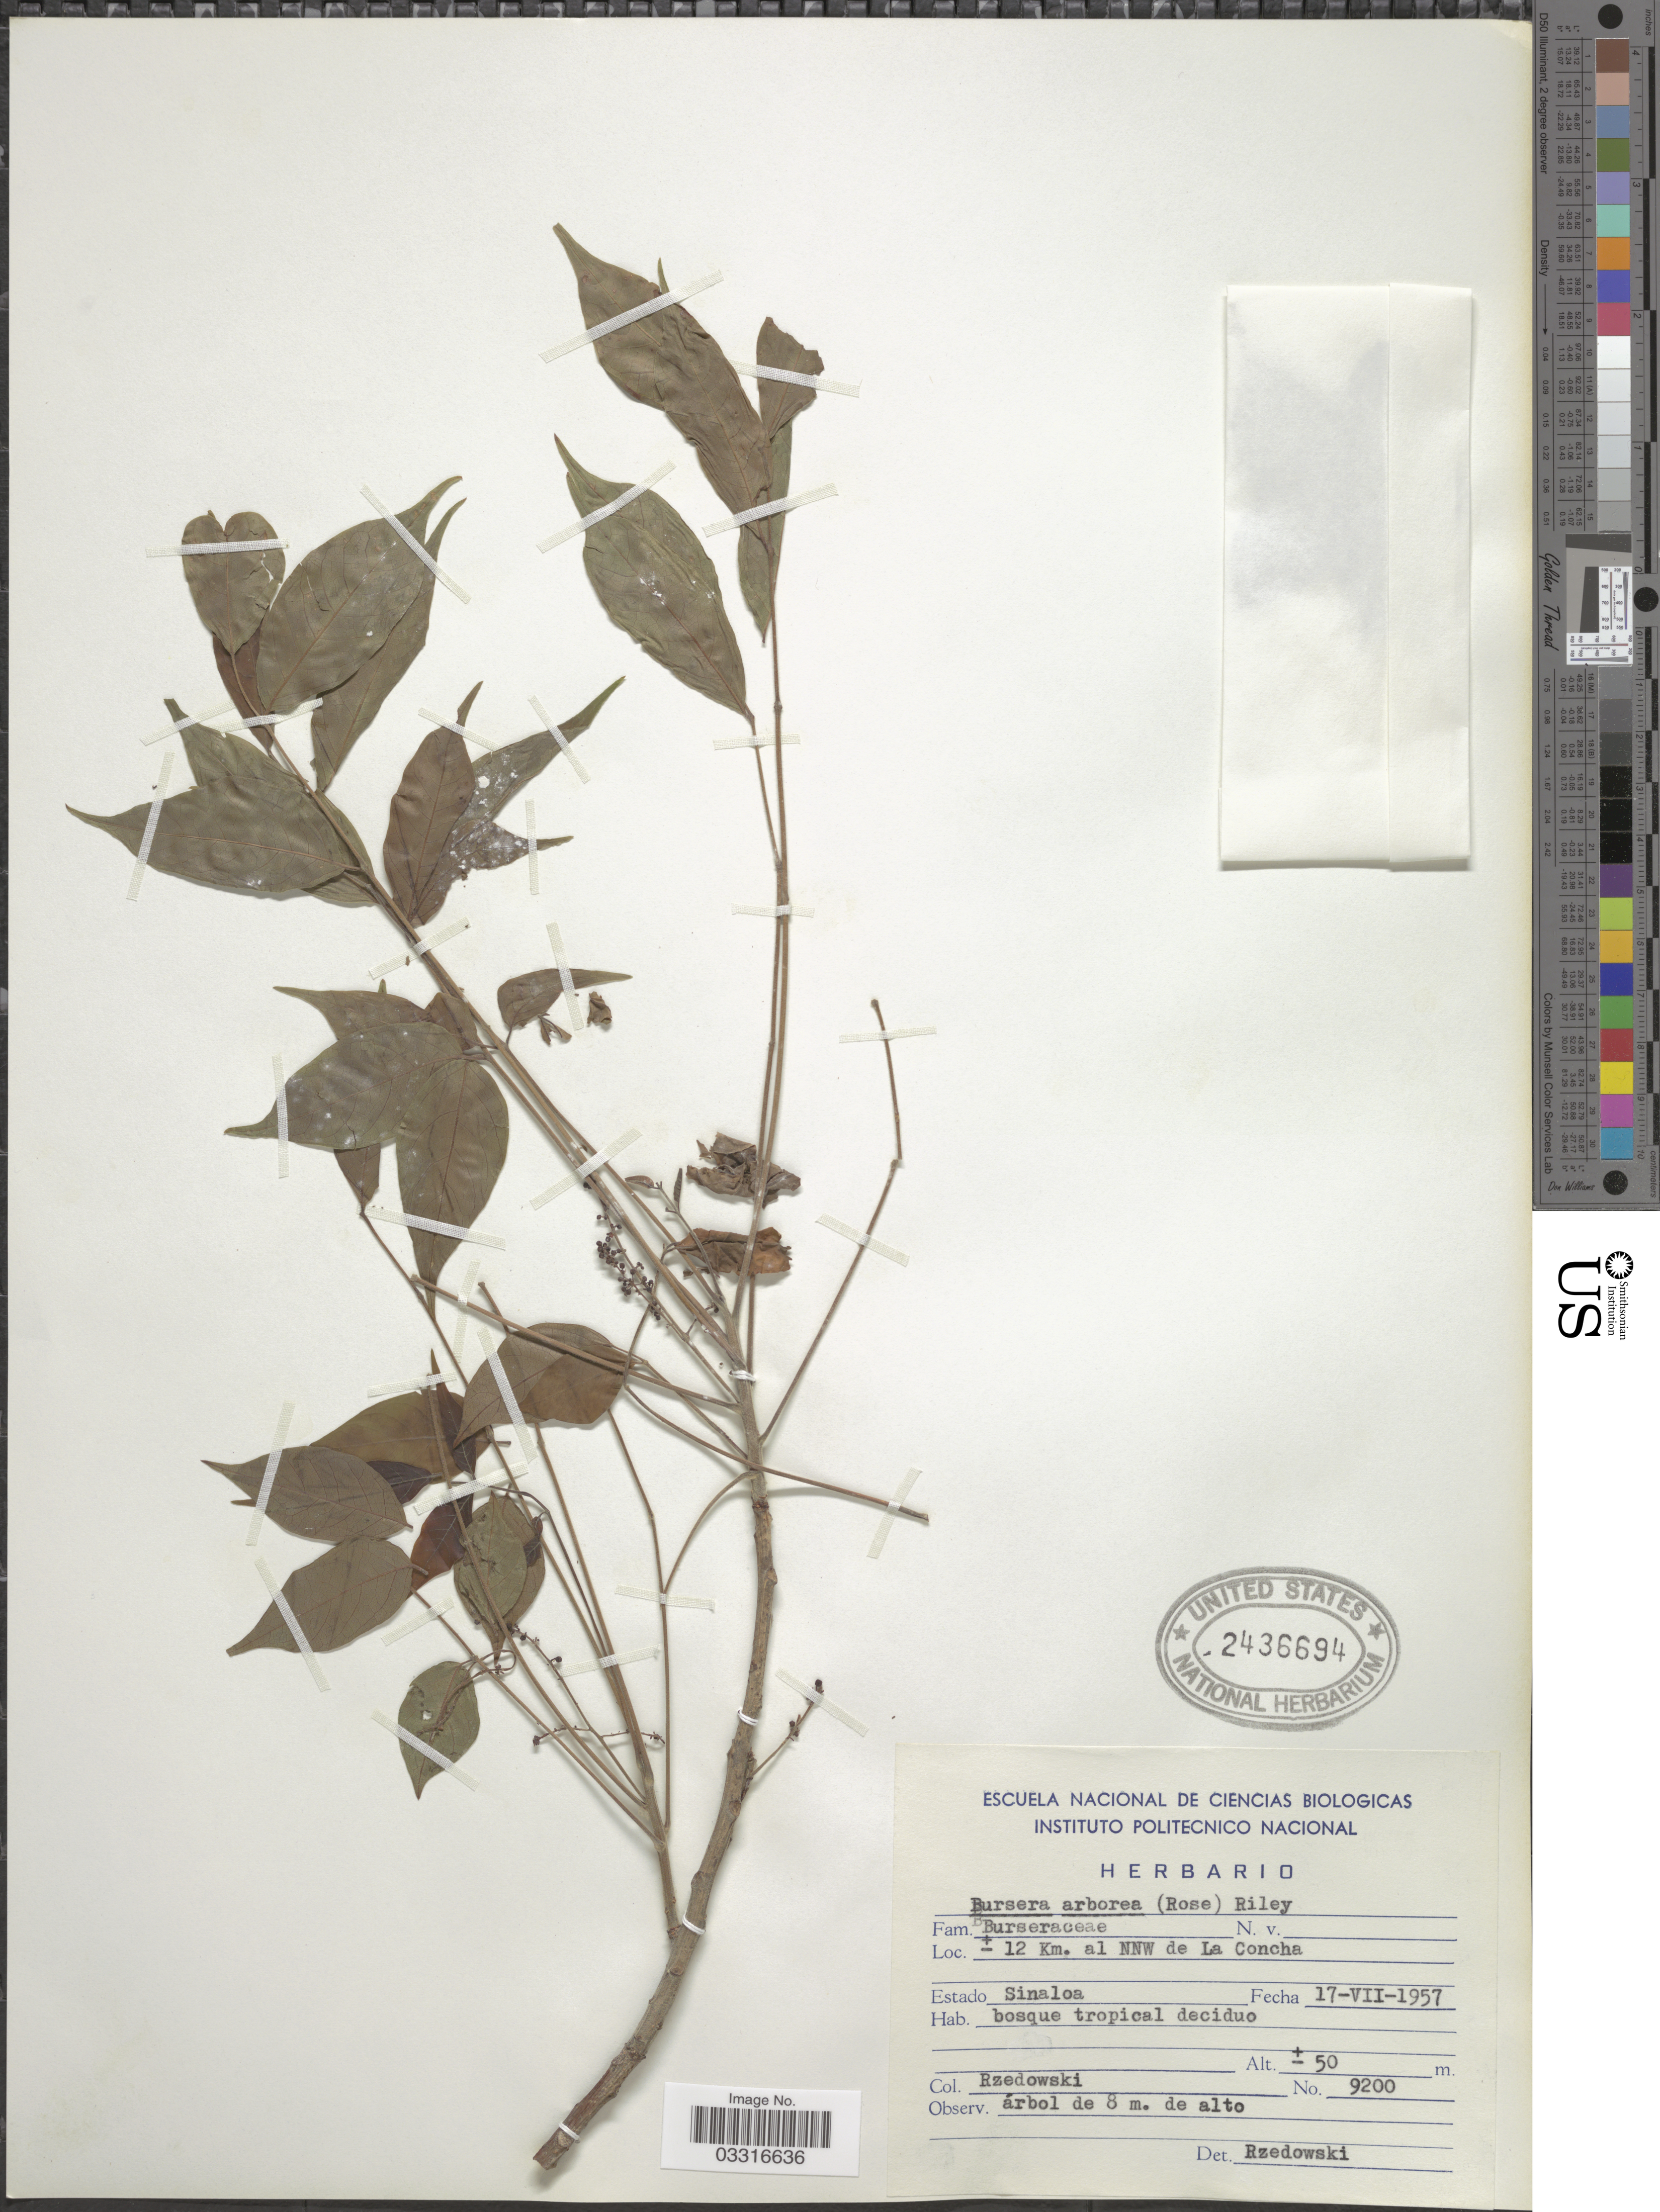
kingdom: Plantae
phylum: Tracheophyta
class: Magnoliopsida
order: Sapindales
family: Burseraceae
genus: Bursera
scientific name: Bursera simaruba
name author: (L.) Sarg.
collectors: Rzedowski, --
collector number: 9200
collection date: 1957-07-17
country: Mexico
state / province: Sinaloa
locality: ± 12 Km. al NNW de La Concha.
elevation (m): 50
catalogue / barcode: US 2436694